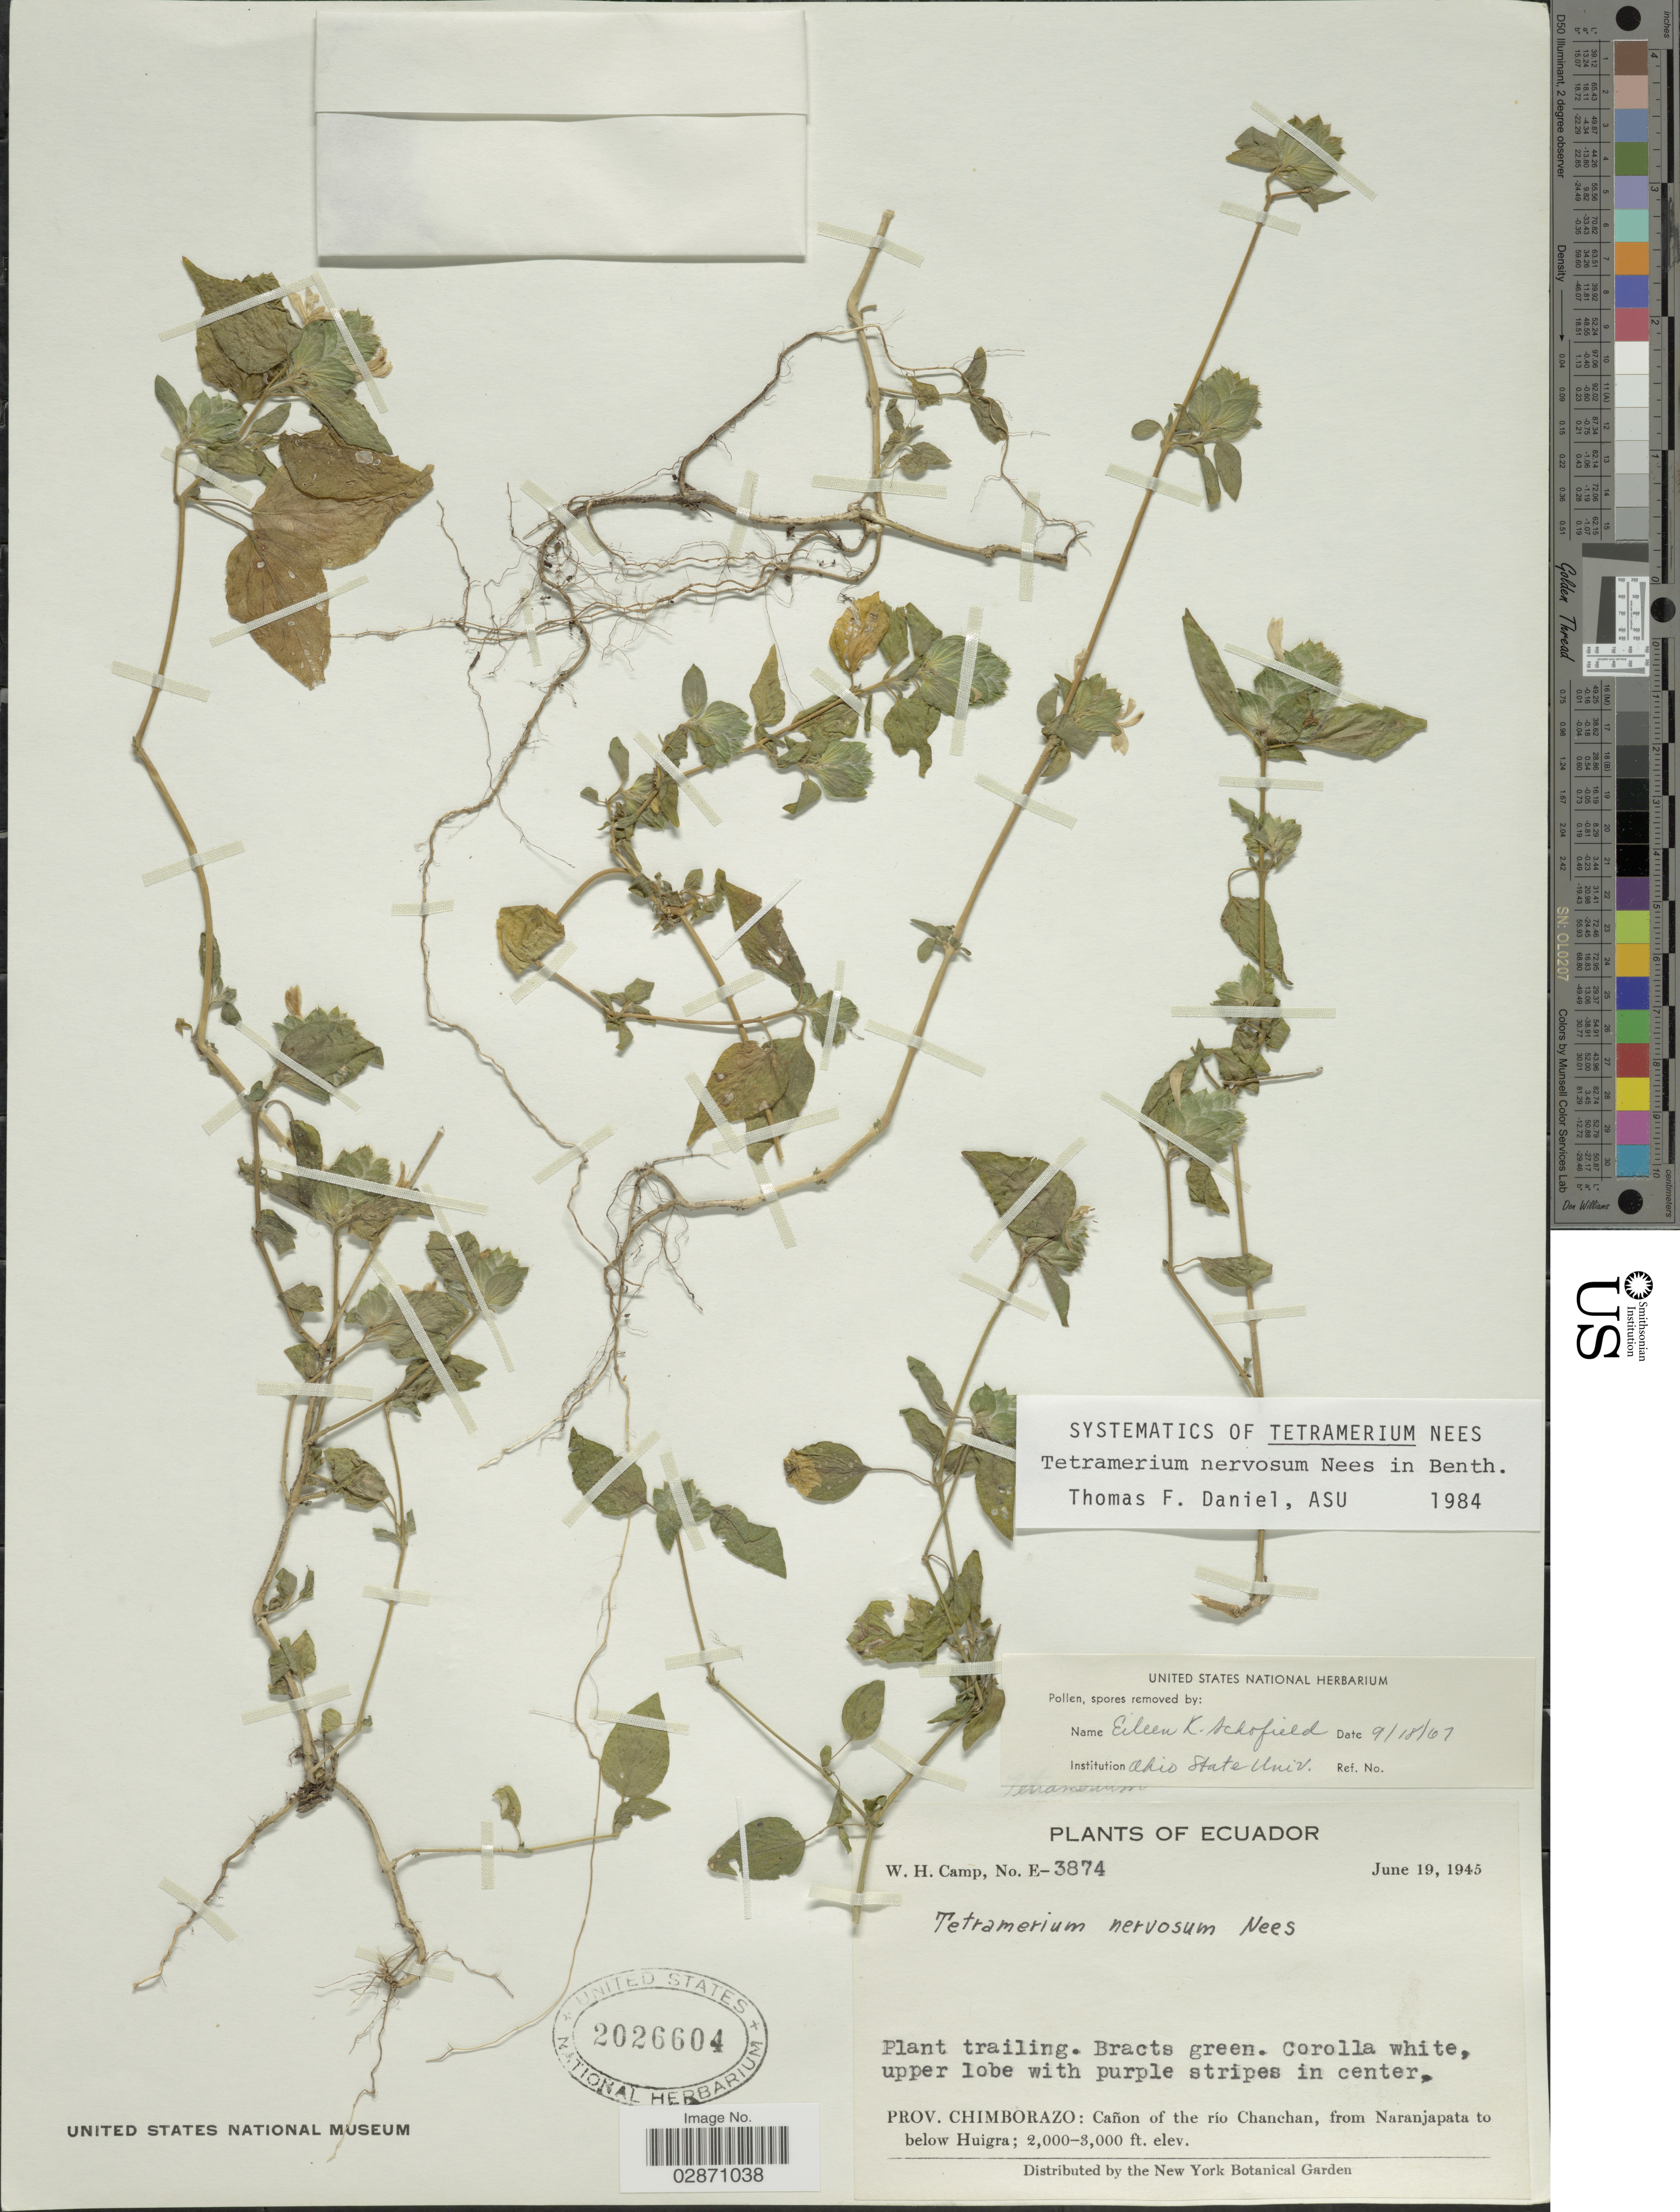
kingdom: Plantae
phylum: Tracheophyta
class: Magnoliopsida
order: Lamiales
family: Acanthaceae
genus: Tetramerium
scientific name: Tetramerium nervosum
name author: Nees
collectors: W. H. Camp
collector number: E-3874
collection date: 1945-06-19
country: Ecuador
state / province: Chimborazo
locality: Cañon of the río Chanchan, from Naranjapata to below Huigra.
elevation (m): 610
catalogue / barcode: US 2026604